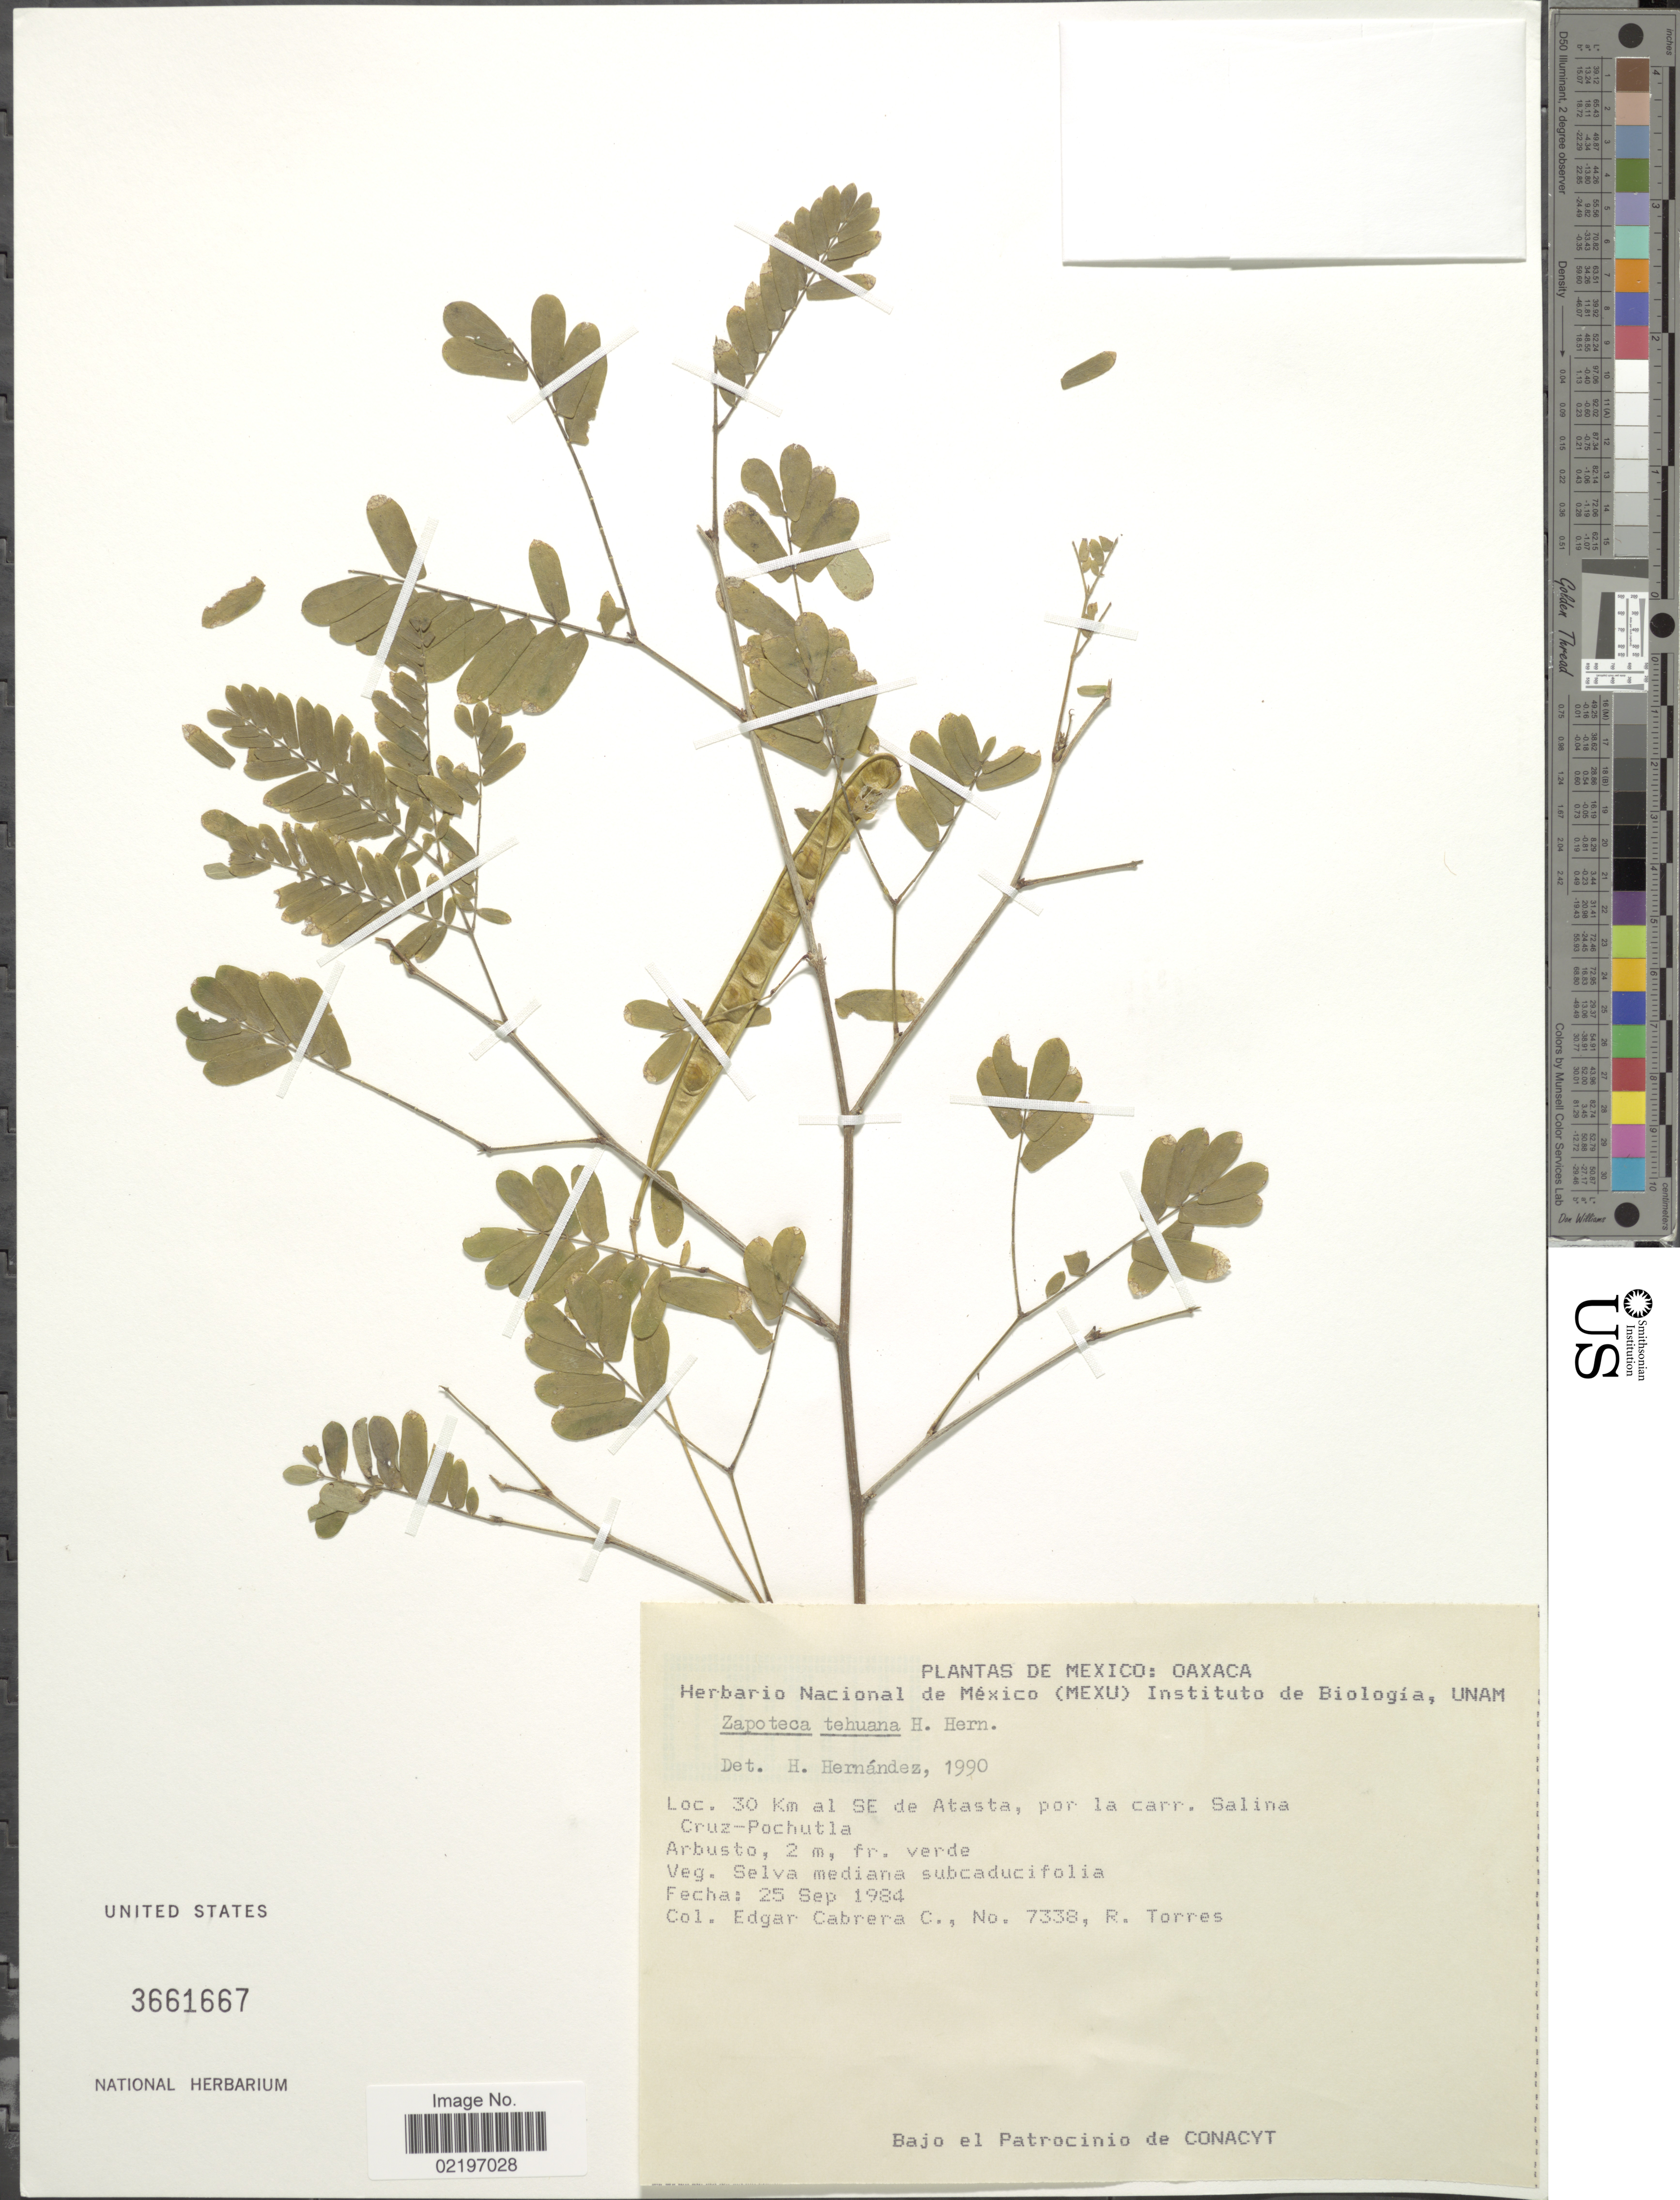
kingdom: Plantae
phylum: Tracheophyta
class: Magnoliopsida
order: Fabales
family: Fabaceae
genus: Zapoteca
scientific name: Zapoteca tehuana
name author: H.M. Hern.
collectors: E. Cabrera C. & R. Torres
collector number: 7338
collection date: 1984-09-25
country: Mexico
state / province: Oaxaca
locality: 30 km al SE de Atasta, por la carr. Salina Cruz-Pochutla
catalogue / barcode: US 3661667